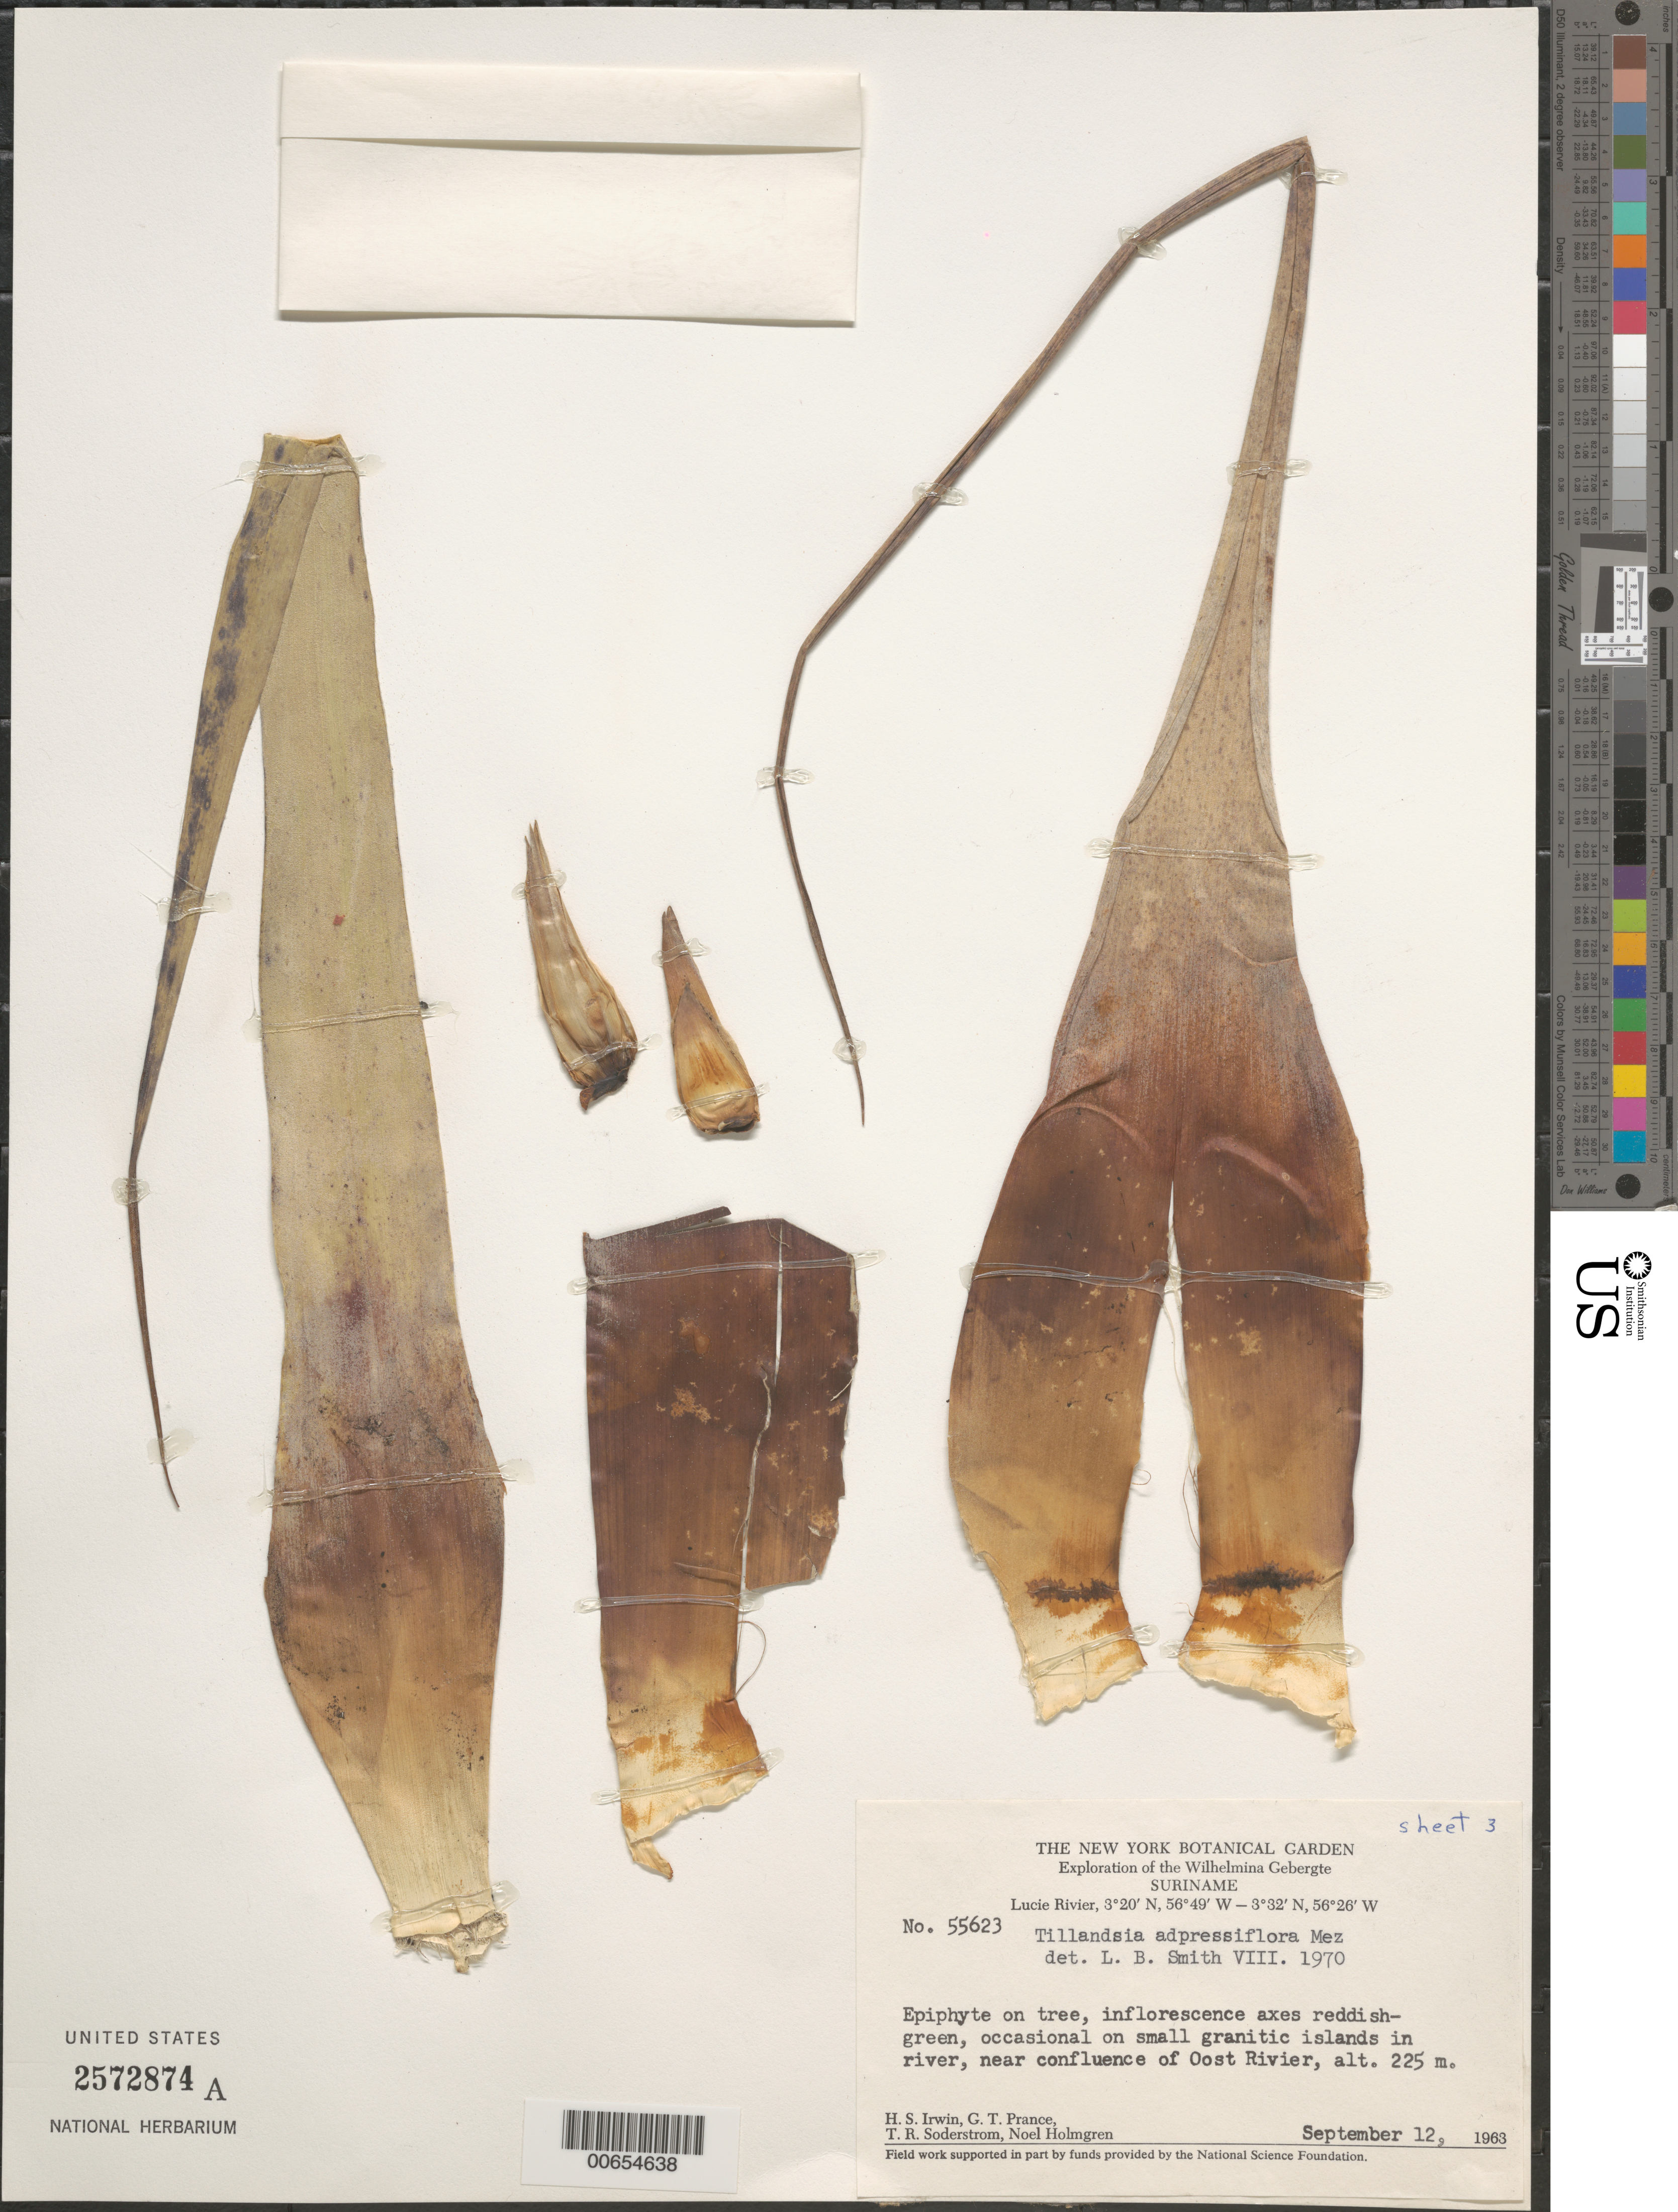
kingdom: Plantae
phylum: Tracheophyta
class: Liliopsida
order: Poales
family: Bromeliaceae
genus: Tillandsia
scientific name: Tillandsia adpressiflora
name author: Mez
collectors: H. Irwin, G. T. Prance, T. R. Soderstrom & N. H. Holmgren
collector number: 55623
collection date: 1963-09-12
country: Suriname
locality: The Wilhelmina Gebergte. Near confluence of Oost Rivier.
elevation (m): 225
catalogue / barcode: US 2572874A